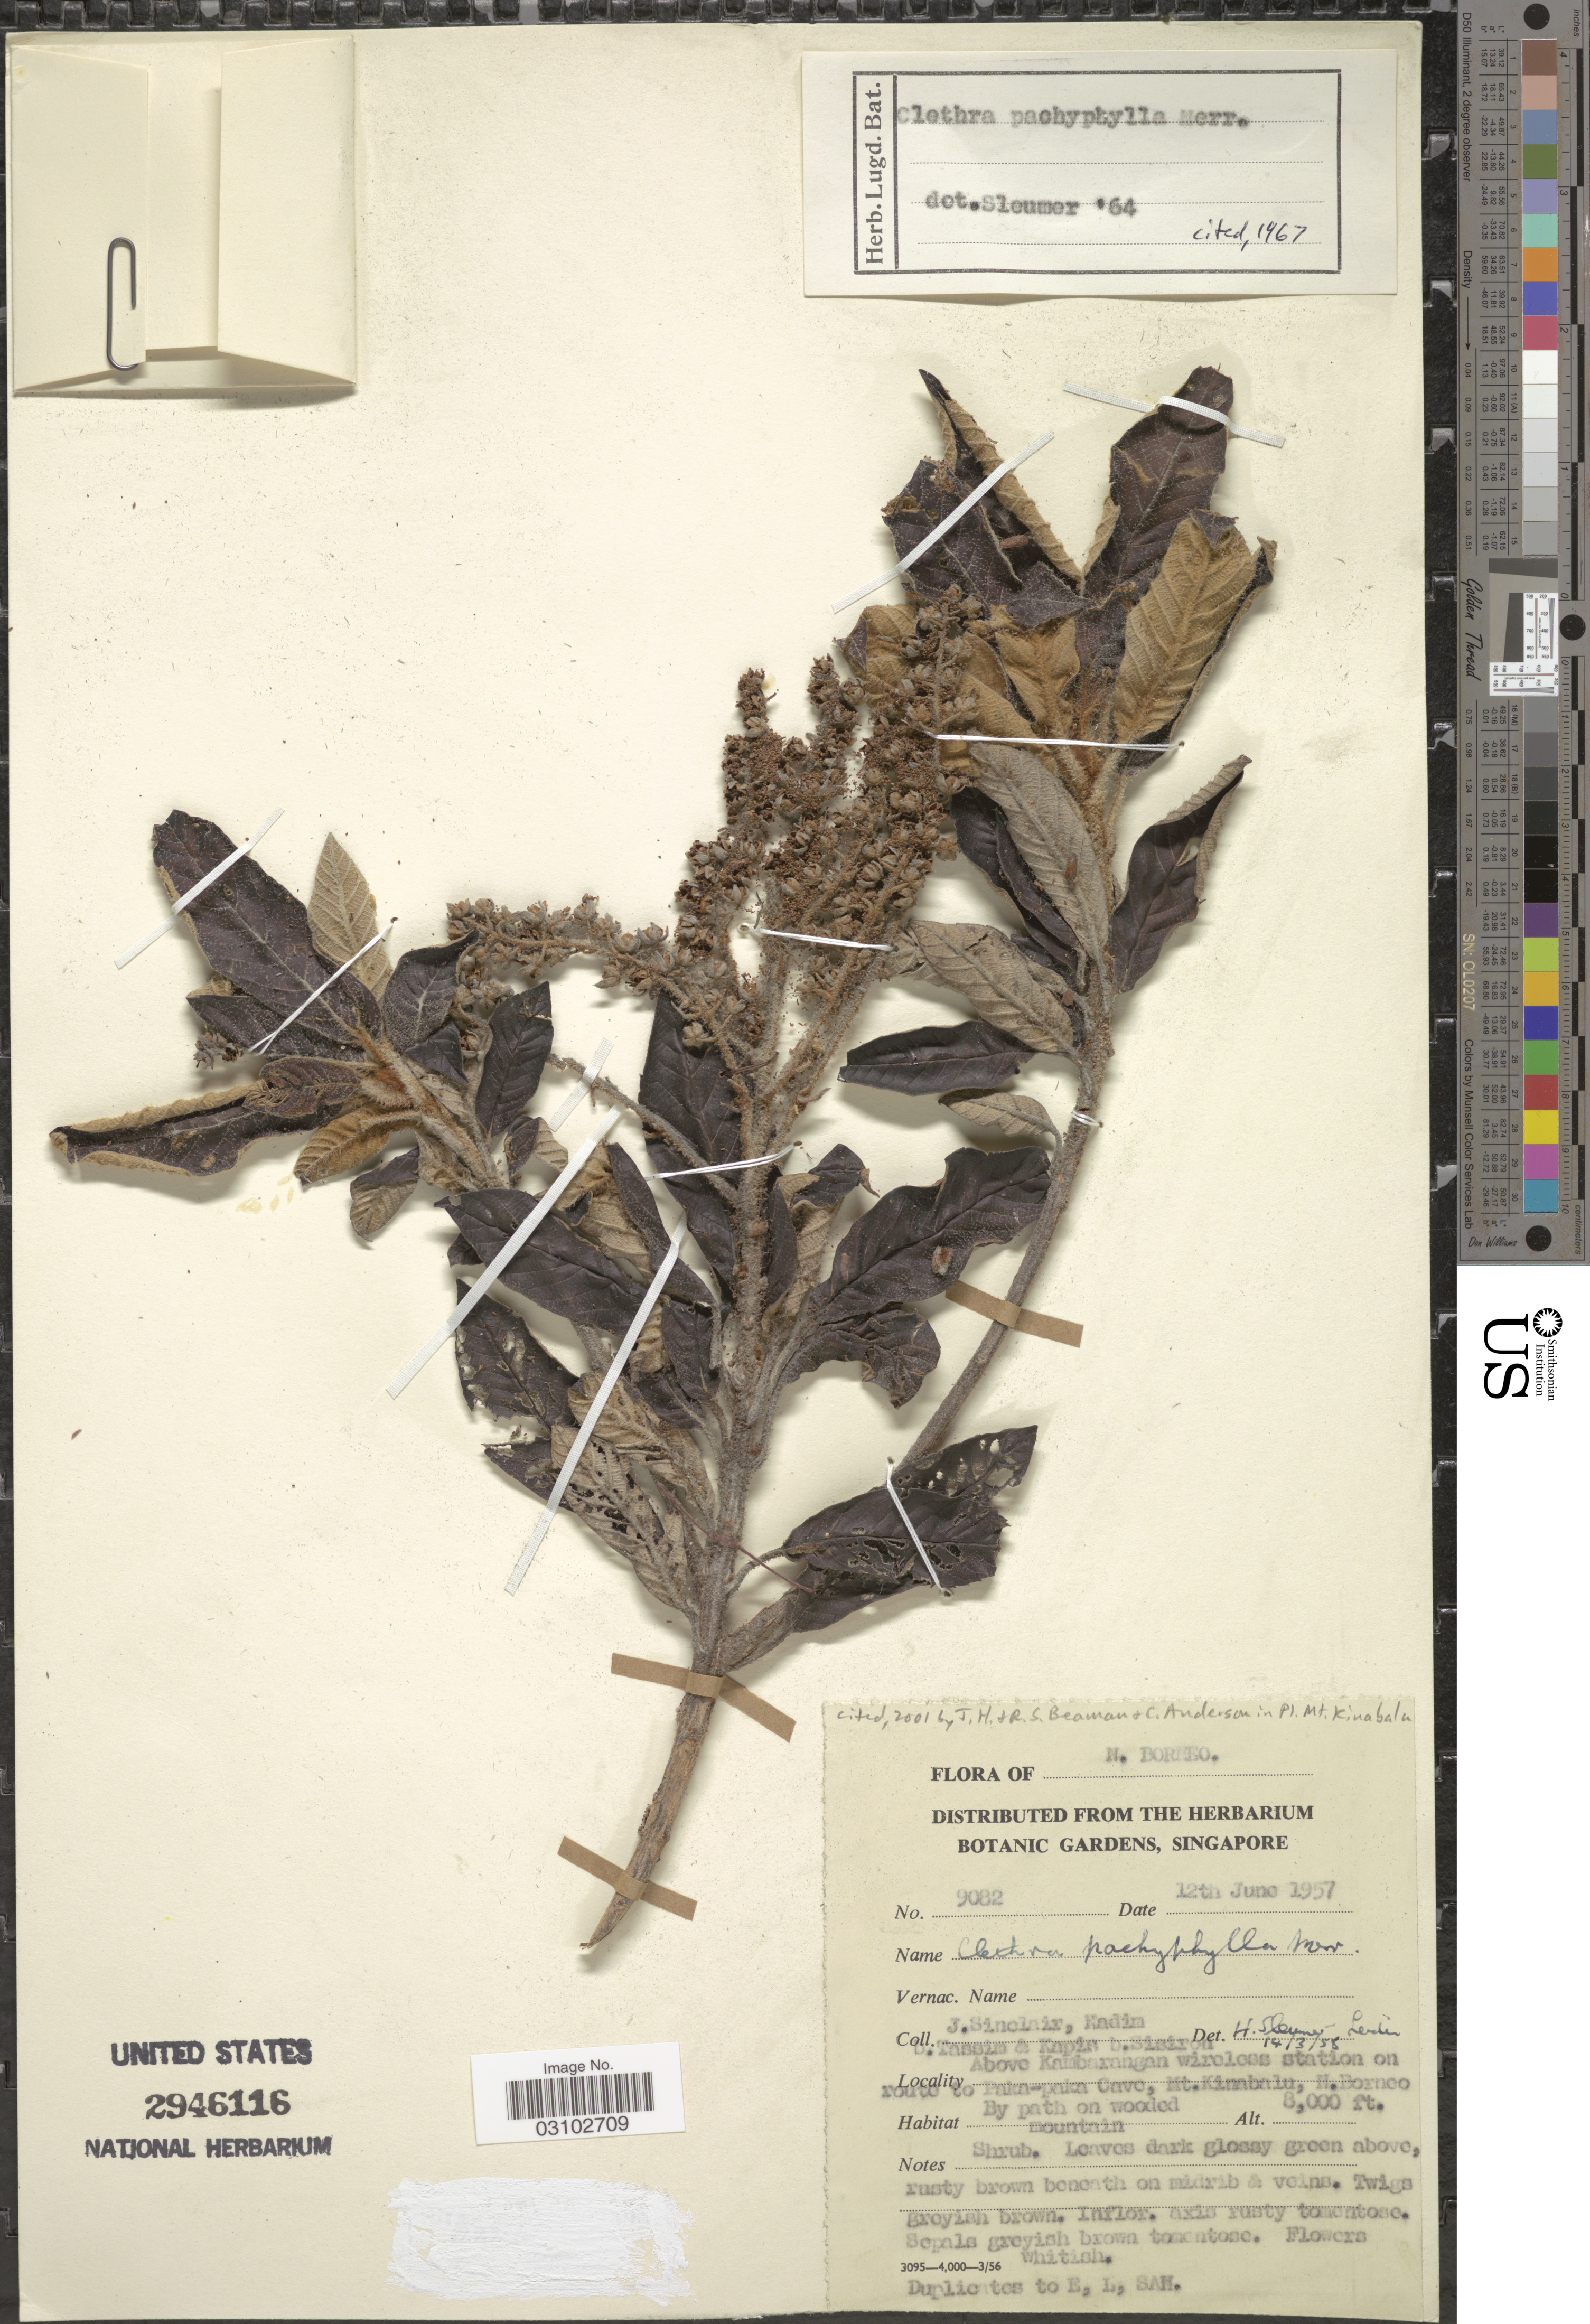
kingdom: Plantae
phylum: Tracheophyta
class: Magnoliopsida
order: Ericales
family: Clethraceae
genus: Clethra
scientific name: Clethra pachyphylla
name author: Merr.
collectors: J. Sinclair, K. Tassim & Kapis bin Sisiron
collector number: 9082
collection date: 1957-06-12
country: Malaysia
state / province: Sabah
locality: N. Borneo. Above Kambarangan wireless station on route to Paka-paka Cave, Mt. Kinabalu, N. Borneo. By path on wooded mountain.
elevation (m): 2438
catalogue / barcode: US 2946116